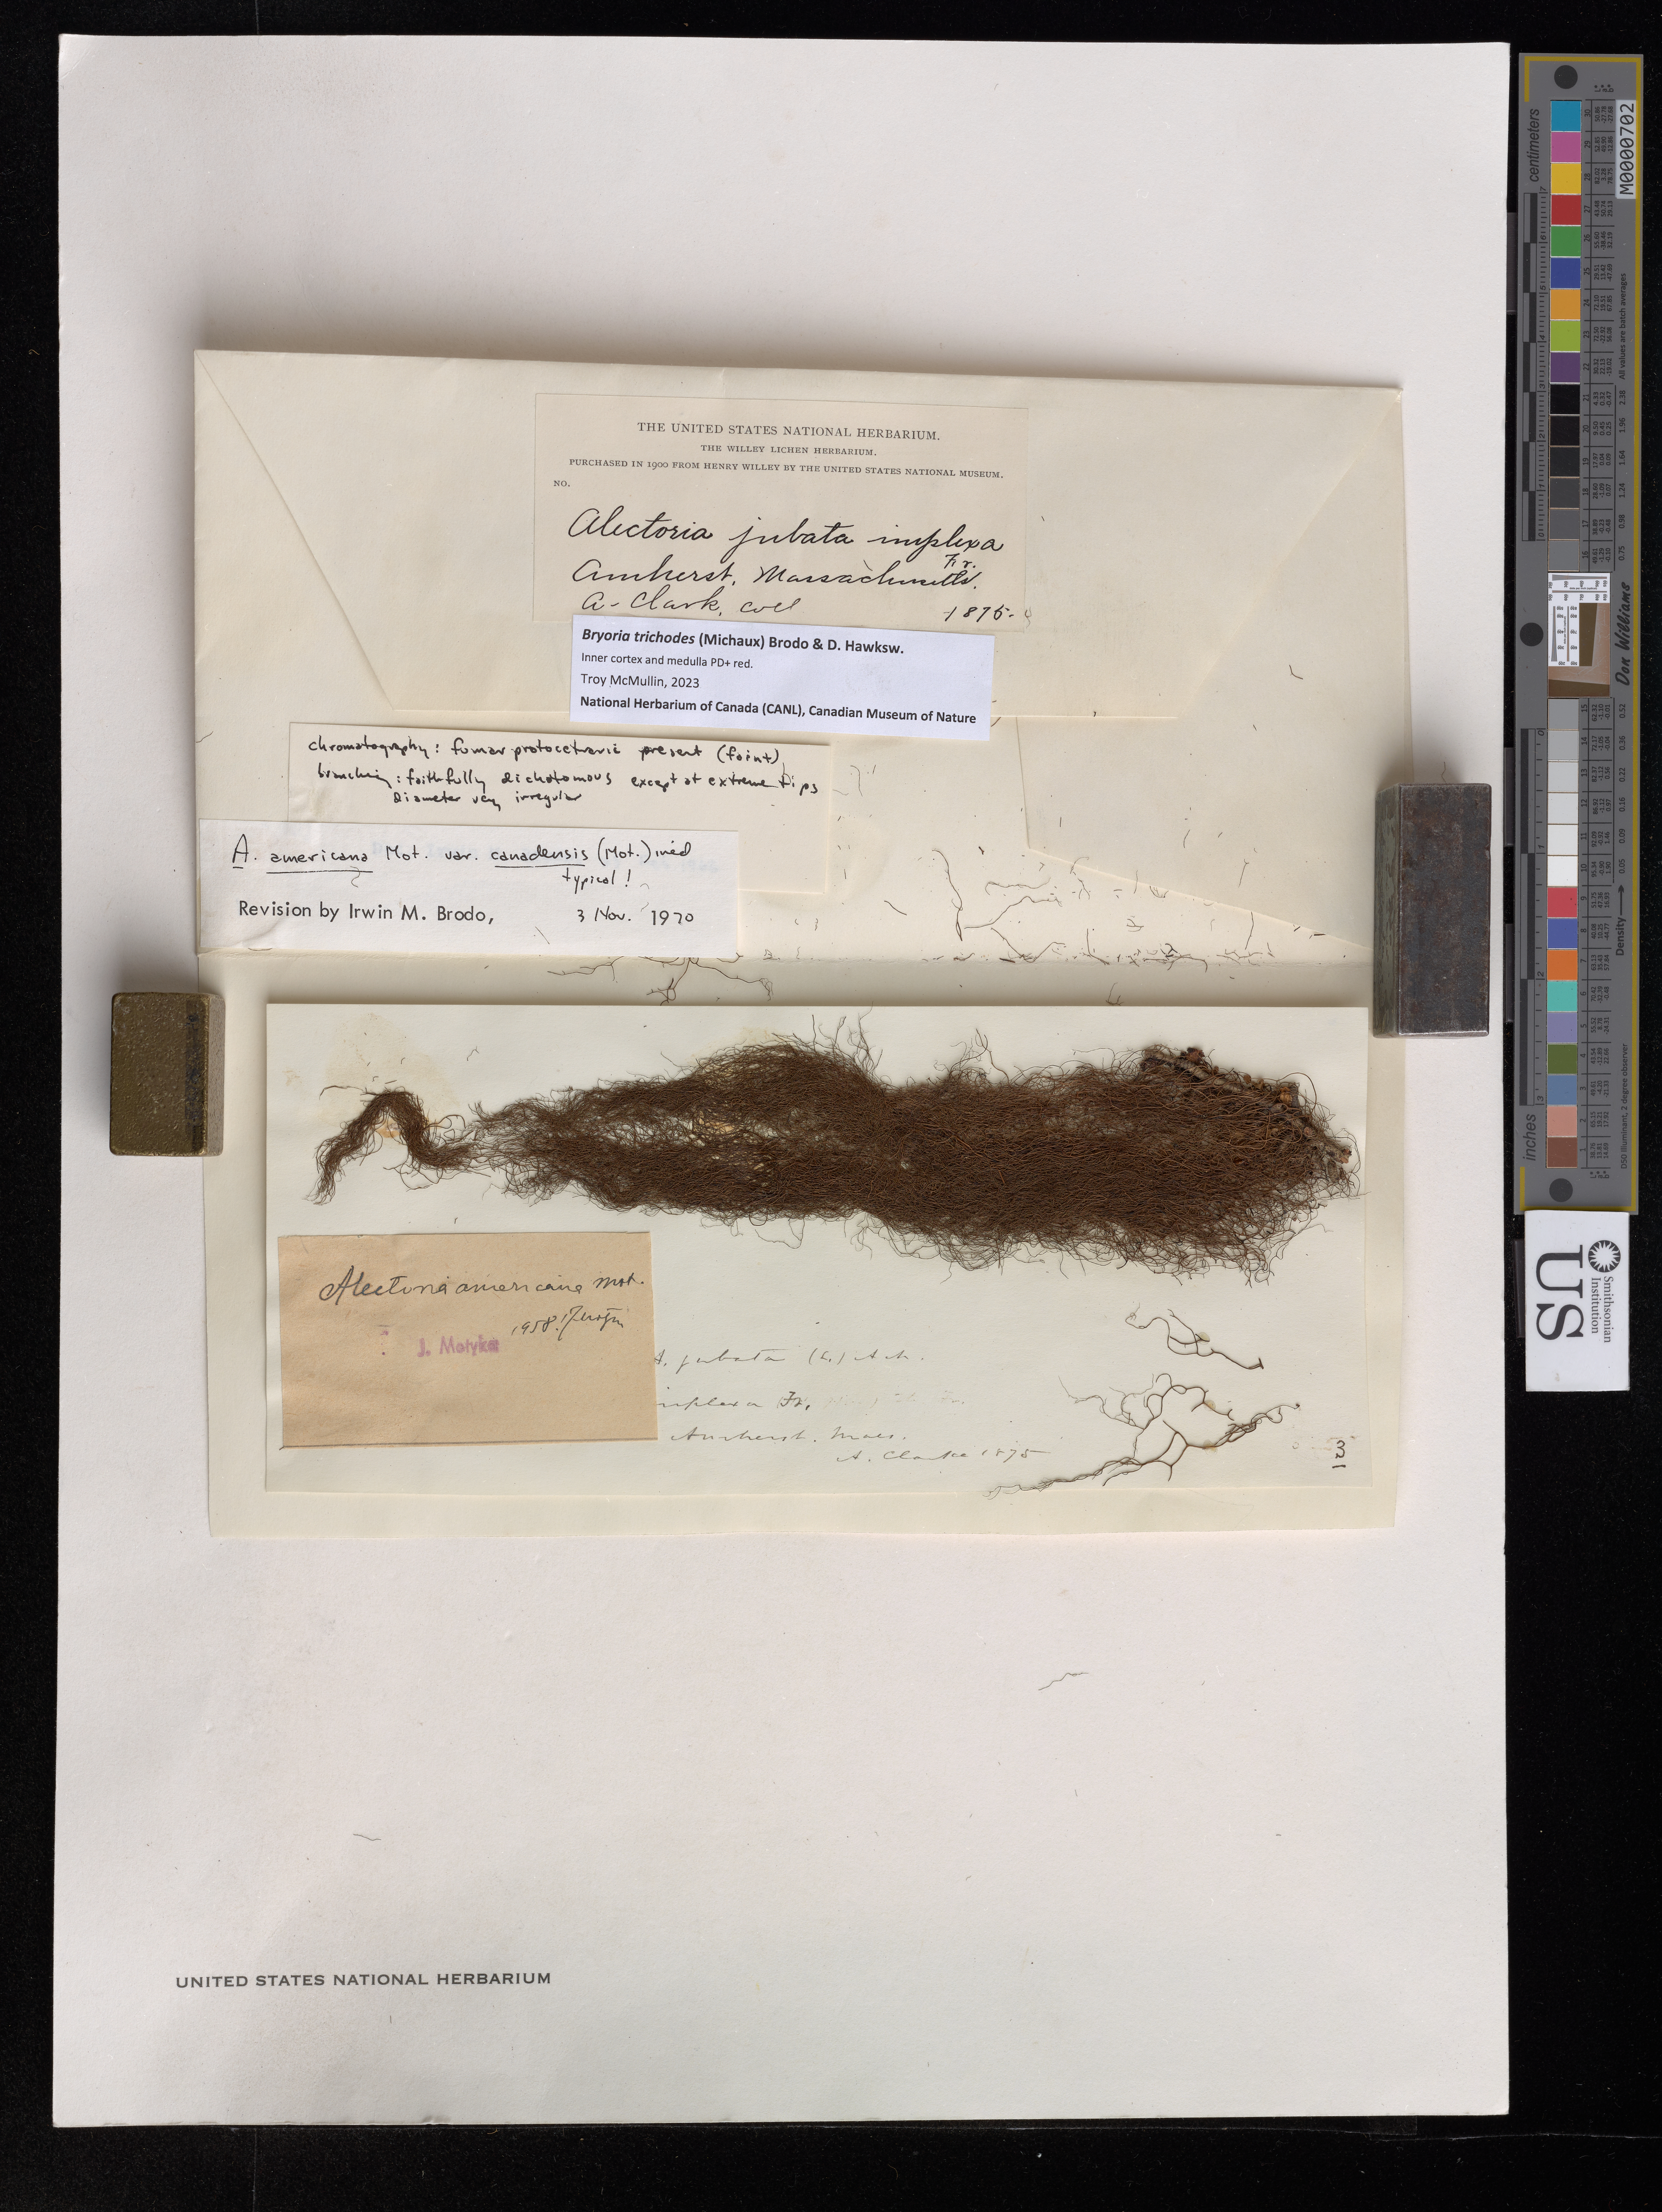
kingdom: Fungi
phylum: Ascomycota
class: Lecanoromycetes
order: Lecanorales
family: Parmeliaceae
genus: Bryoria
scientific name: Bryoria trichodes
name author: (Michx.) Brodo & D.Hawksw.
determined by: McMullin, R. Troy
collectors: A. Clark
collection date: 1875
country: United States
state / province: Massachusetts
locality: Amherst.